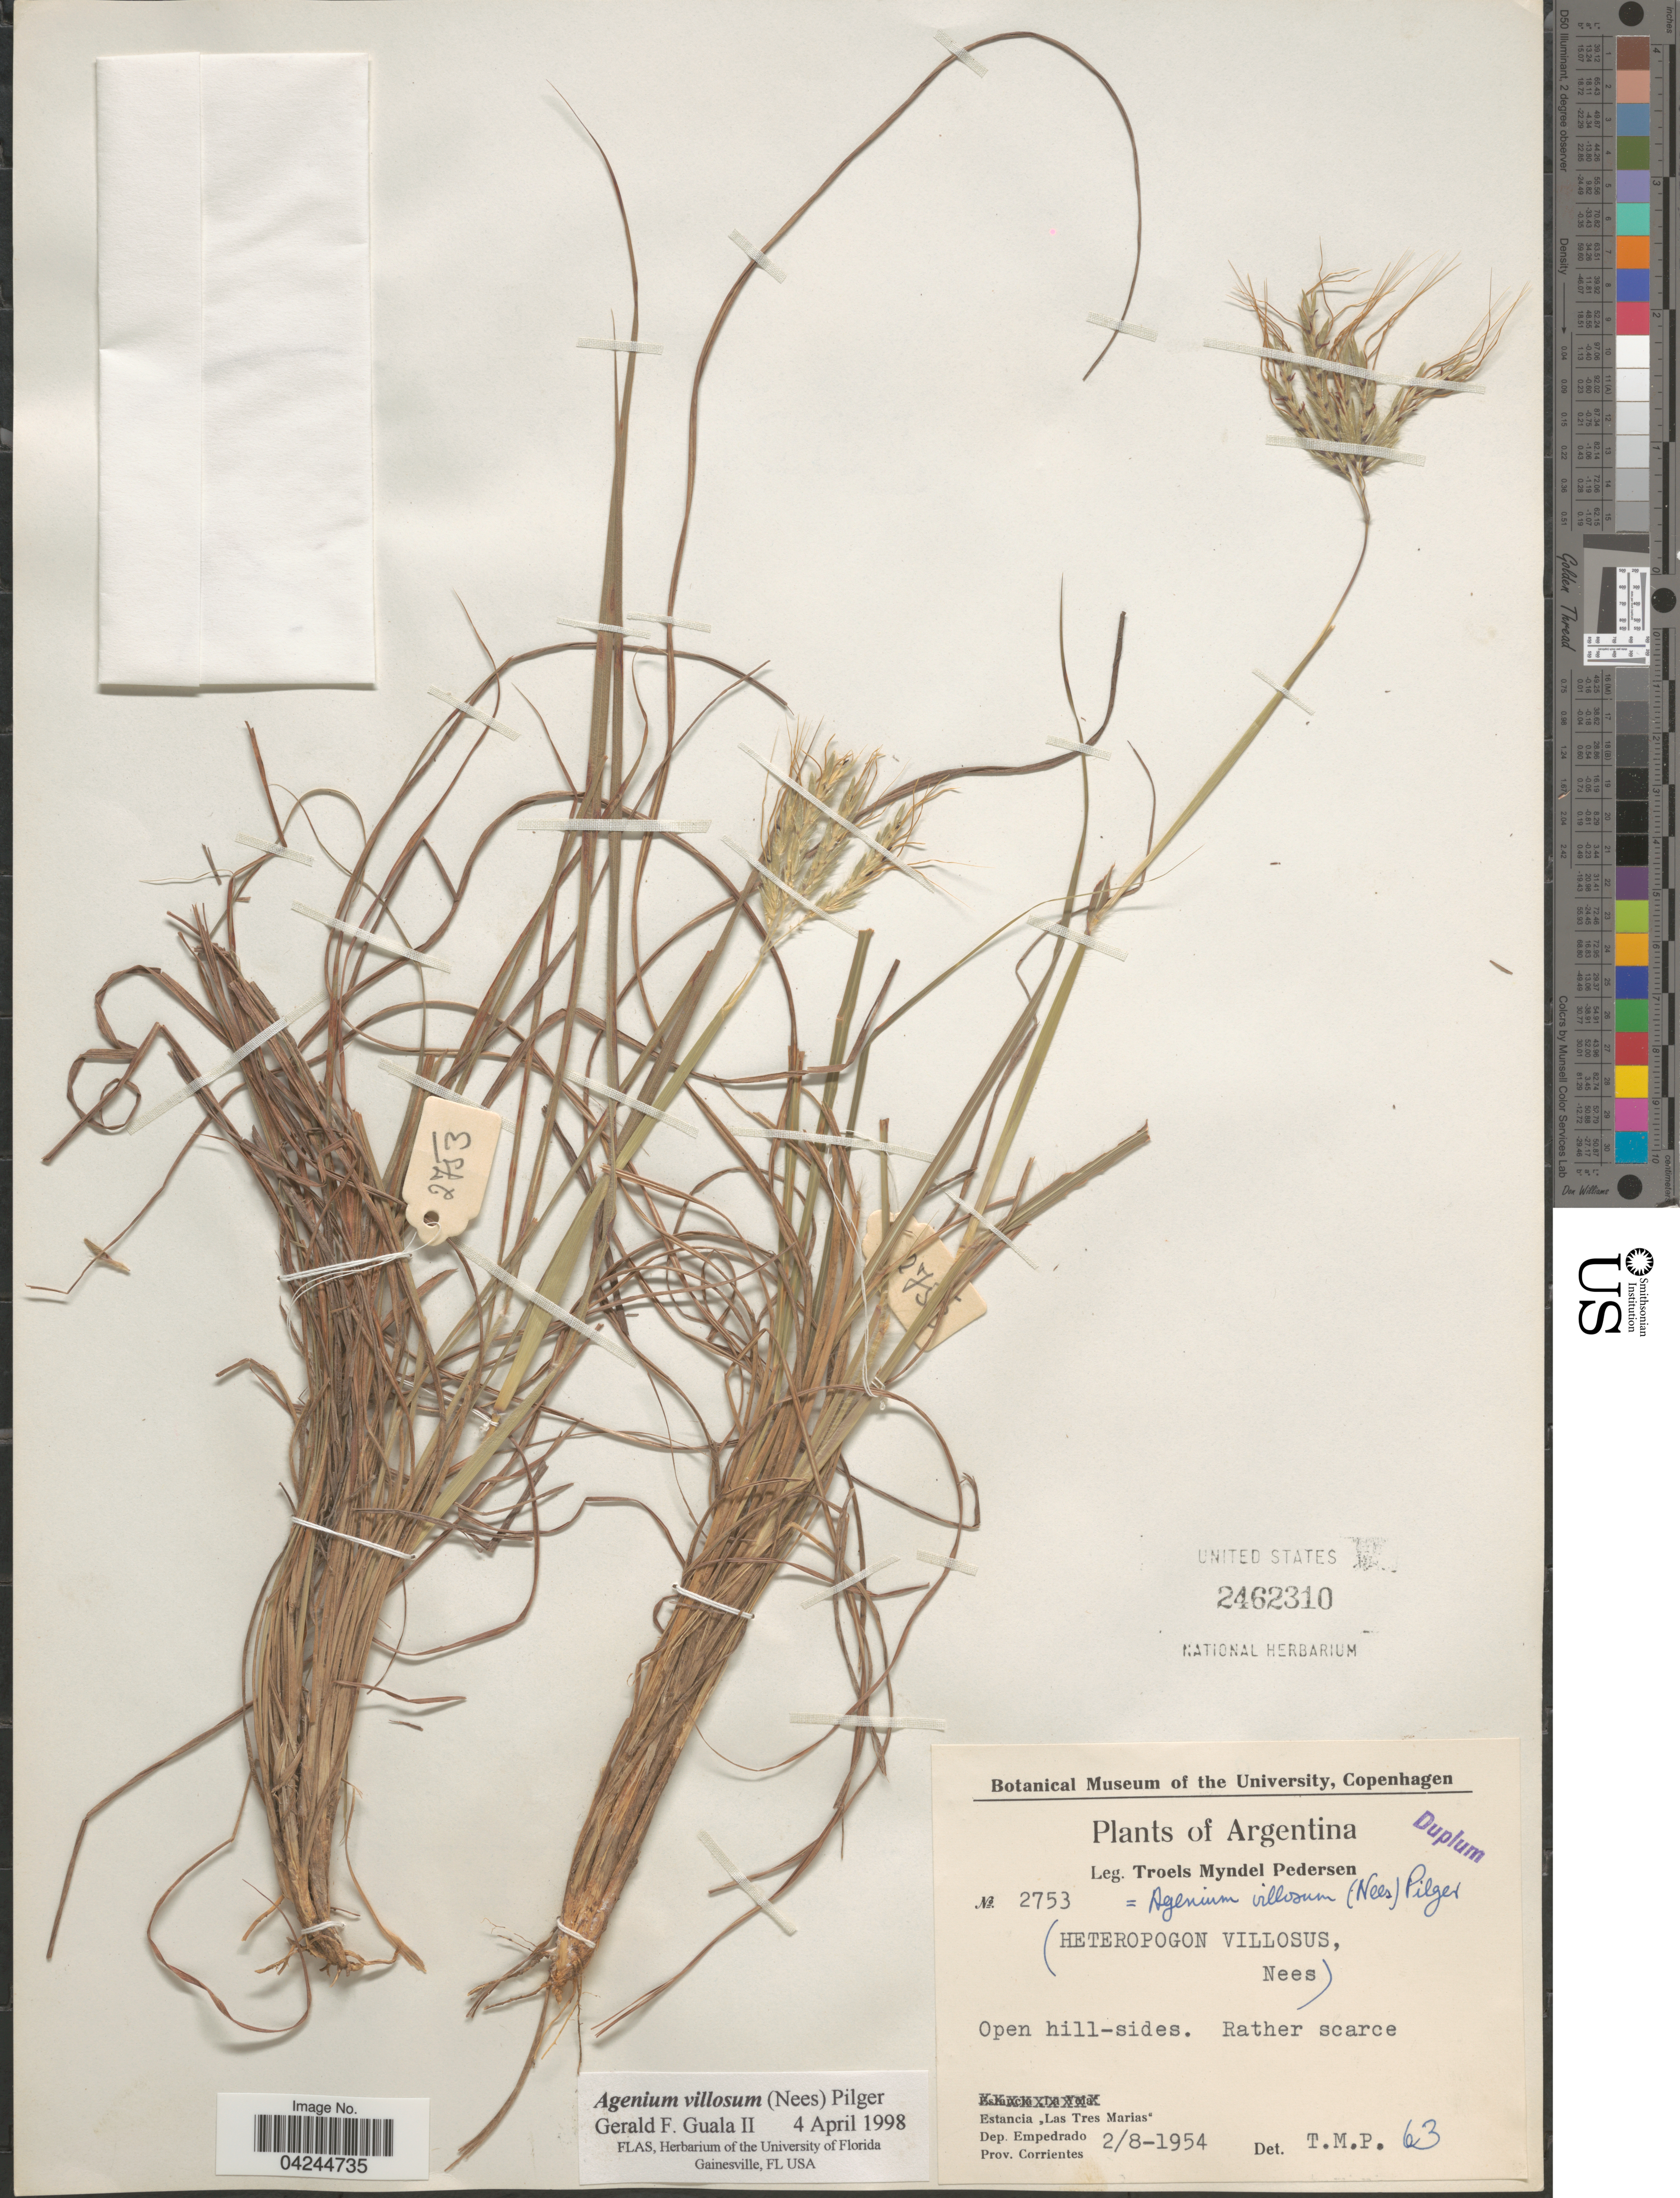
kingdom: Plantae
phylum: Tracheophyta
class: Liliopsida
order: Poales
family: Poaceae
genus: Agenium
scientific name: Agenium villosum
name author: (Nees) Pilg.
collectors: T. Pederson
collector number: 2753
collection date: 1954-08-02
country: Argentina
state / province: Corrientes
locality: Open hill-sides. Estancia "Las Tres Marias". Dep. Empedrado.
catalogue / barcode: US 2462310